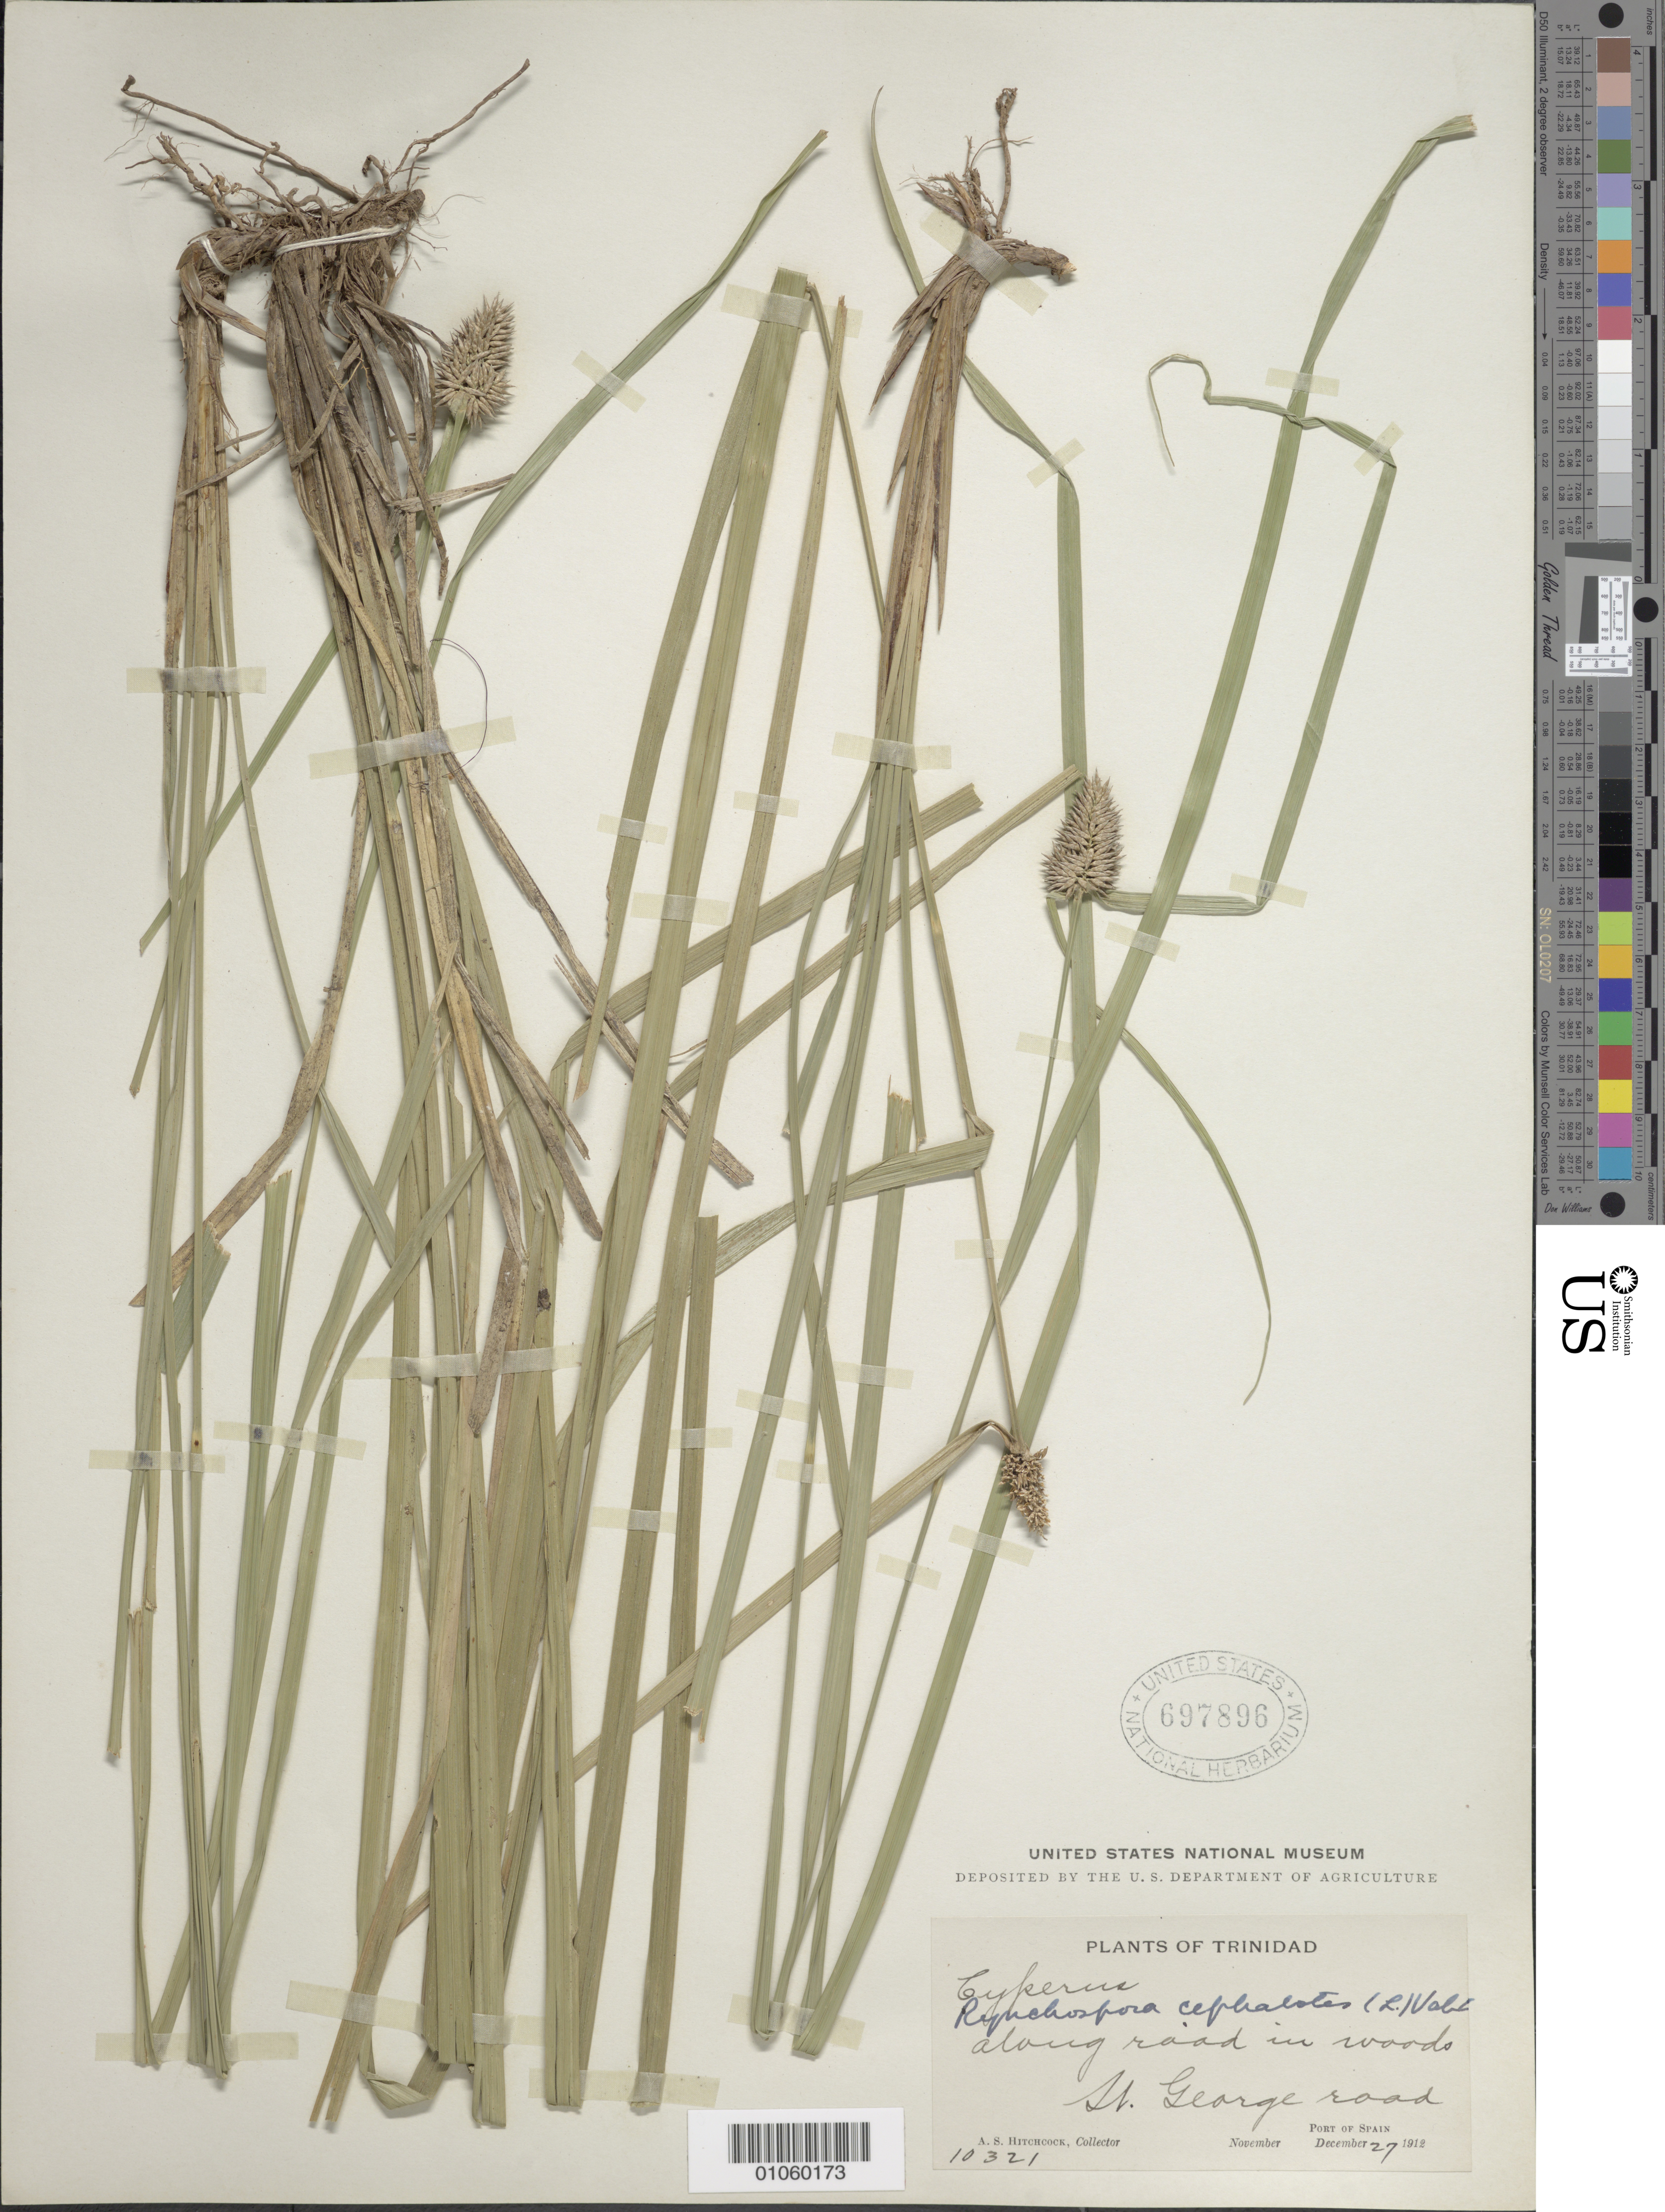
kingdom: Plantae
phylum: Tracheophyta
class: Liliopsida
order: Poales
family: Cyperaceae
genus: Rhynchospora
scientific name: Rhynchospora cephalotes var. cephalotes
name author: (L.) Vahl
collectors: A. S. Hitchcock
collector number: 10321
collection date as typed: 27 Dec 1912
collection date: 1912-12-27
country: Trinidad and Tobago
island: Trinidad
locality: St. George road, Port of Spain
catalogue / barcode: US 697896